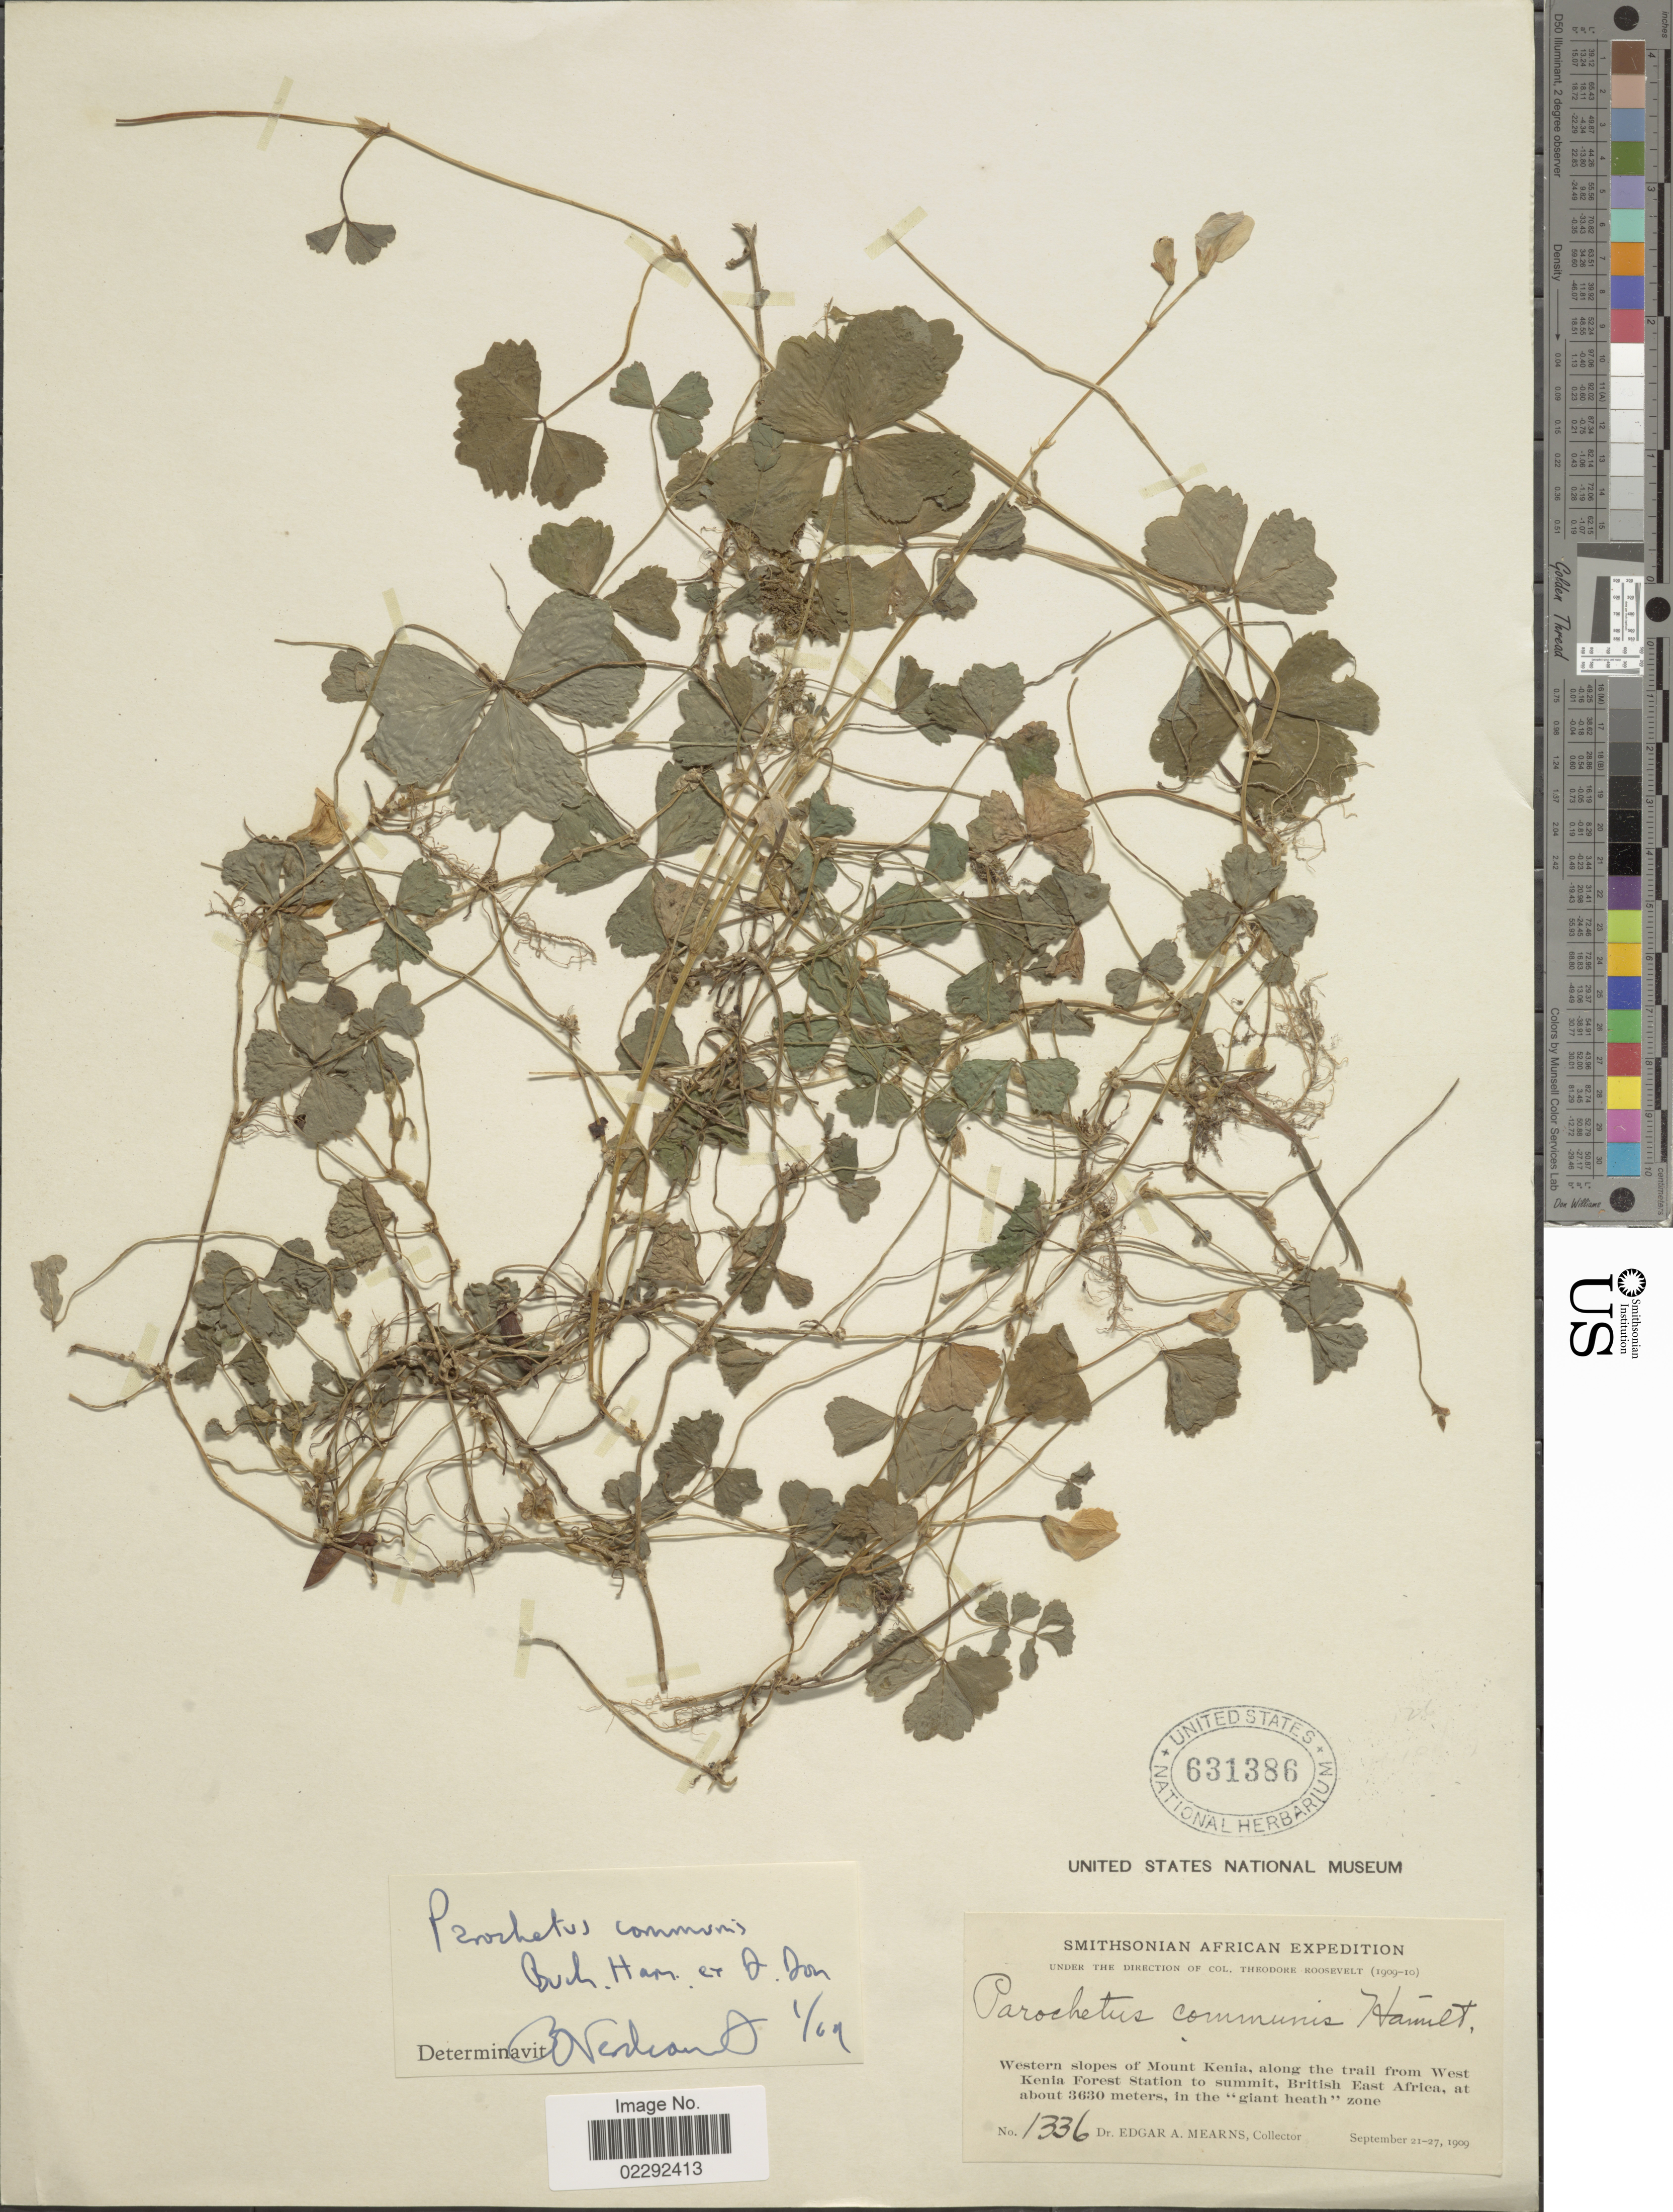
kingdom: Plantae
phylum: Tracheophyta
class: Magnoliopsida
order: Fabales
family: Fabaceae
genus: Parochetus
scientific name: Parochetus communis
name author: Buch.-Ham. ex D. Don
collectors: E. A. Mearns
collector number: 1336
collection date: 1909-09-21/1909-09-27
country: Kenya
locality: Western slopes of Mount Kenia, along the trail from West Kenia Forest Station to summit, British East Africa, in the "giant heath" zone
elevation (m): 3630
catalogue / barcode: US 631386